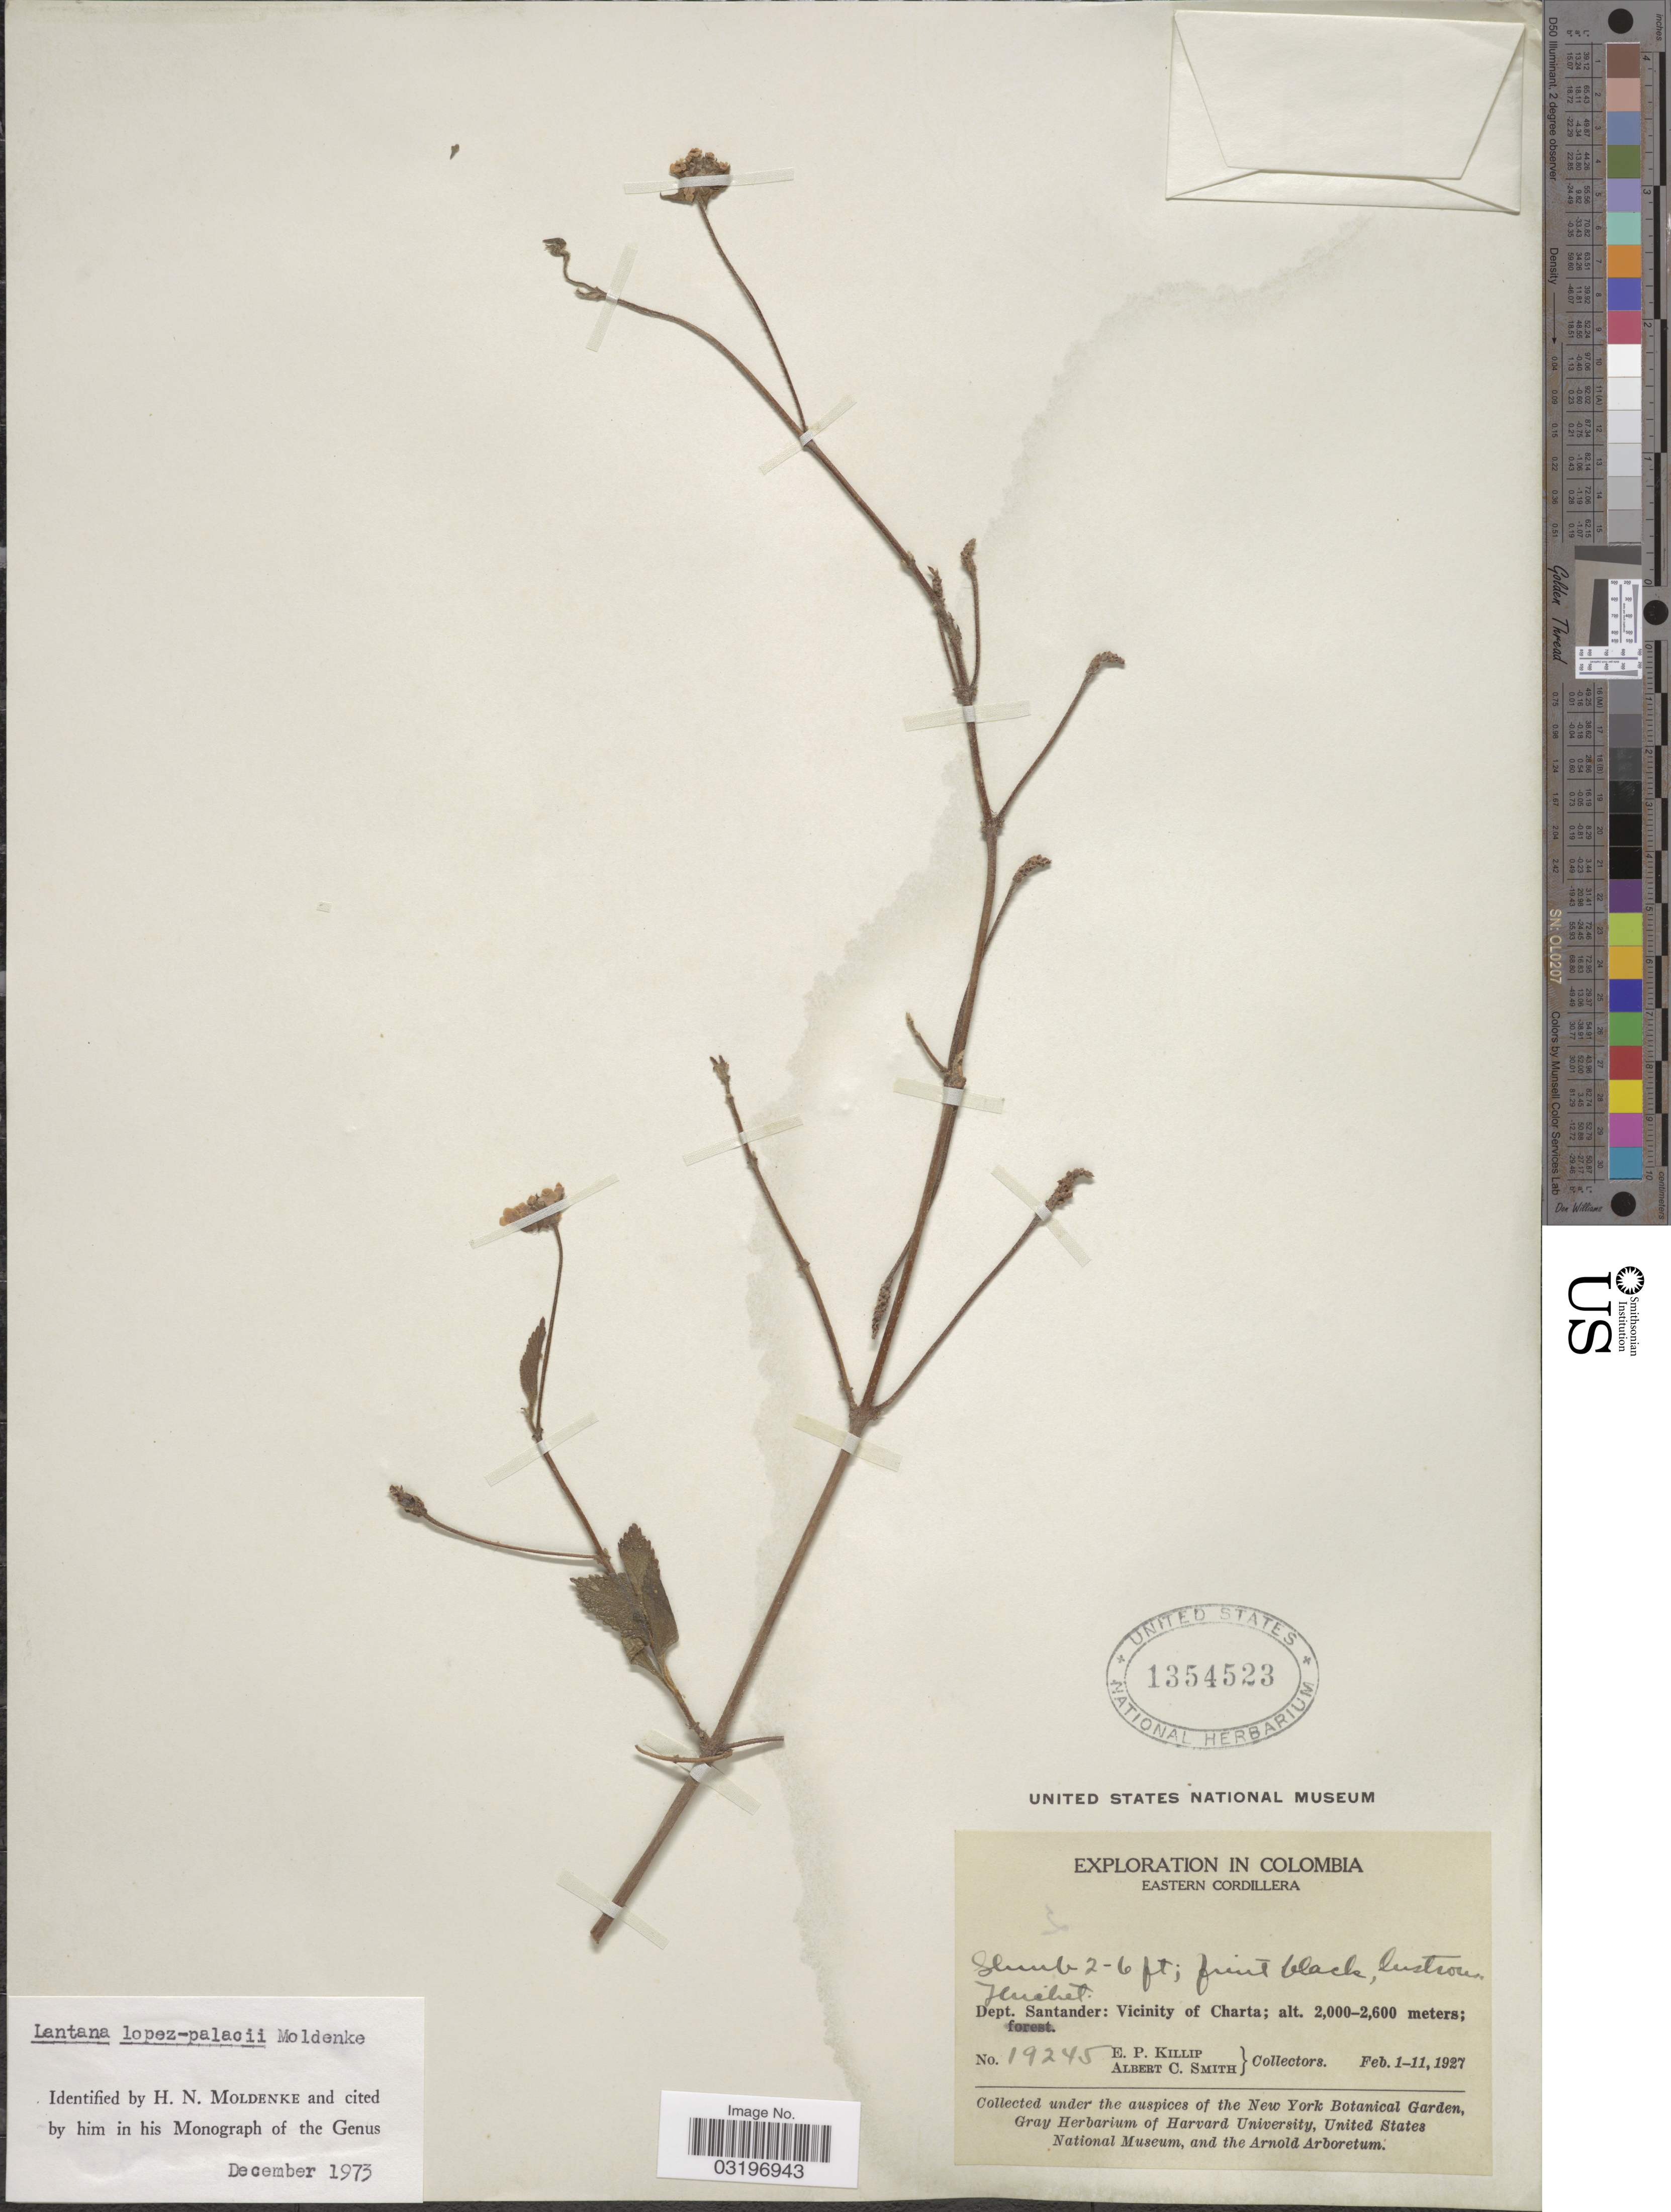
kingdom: Plantae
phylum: Tracheophyta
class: Magnoliopsida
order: Lamiales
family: Verbenaceae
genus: Lantana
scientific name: Lantana lopez-palacii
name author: Moldenke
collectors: E. P. Killip & A. C. Smith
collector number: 19245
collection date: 1927-02-01/1927-02-11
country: Colombia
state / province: Santander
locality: Eastern Cordillera. Dept. Santander: Vicinity of Charta.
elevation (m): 2000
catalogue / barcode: US 1354523